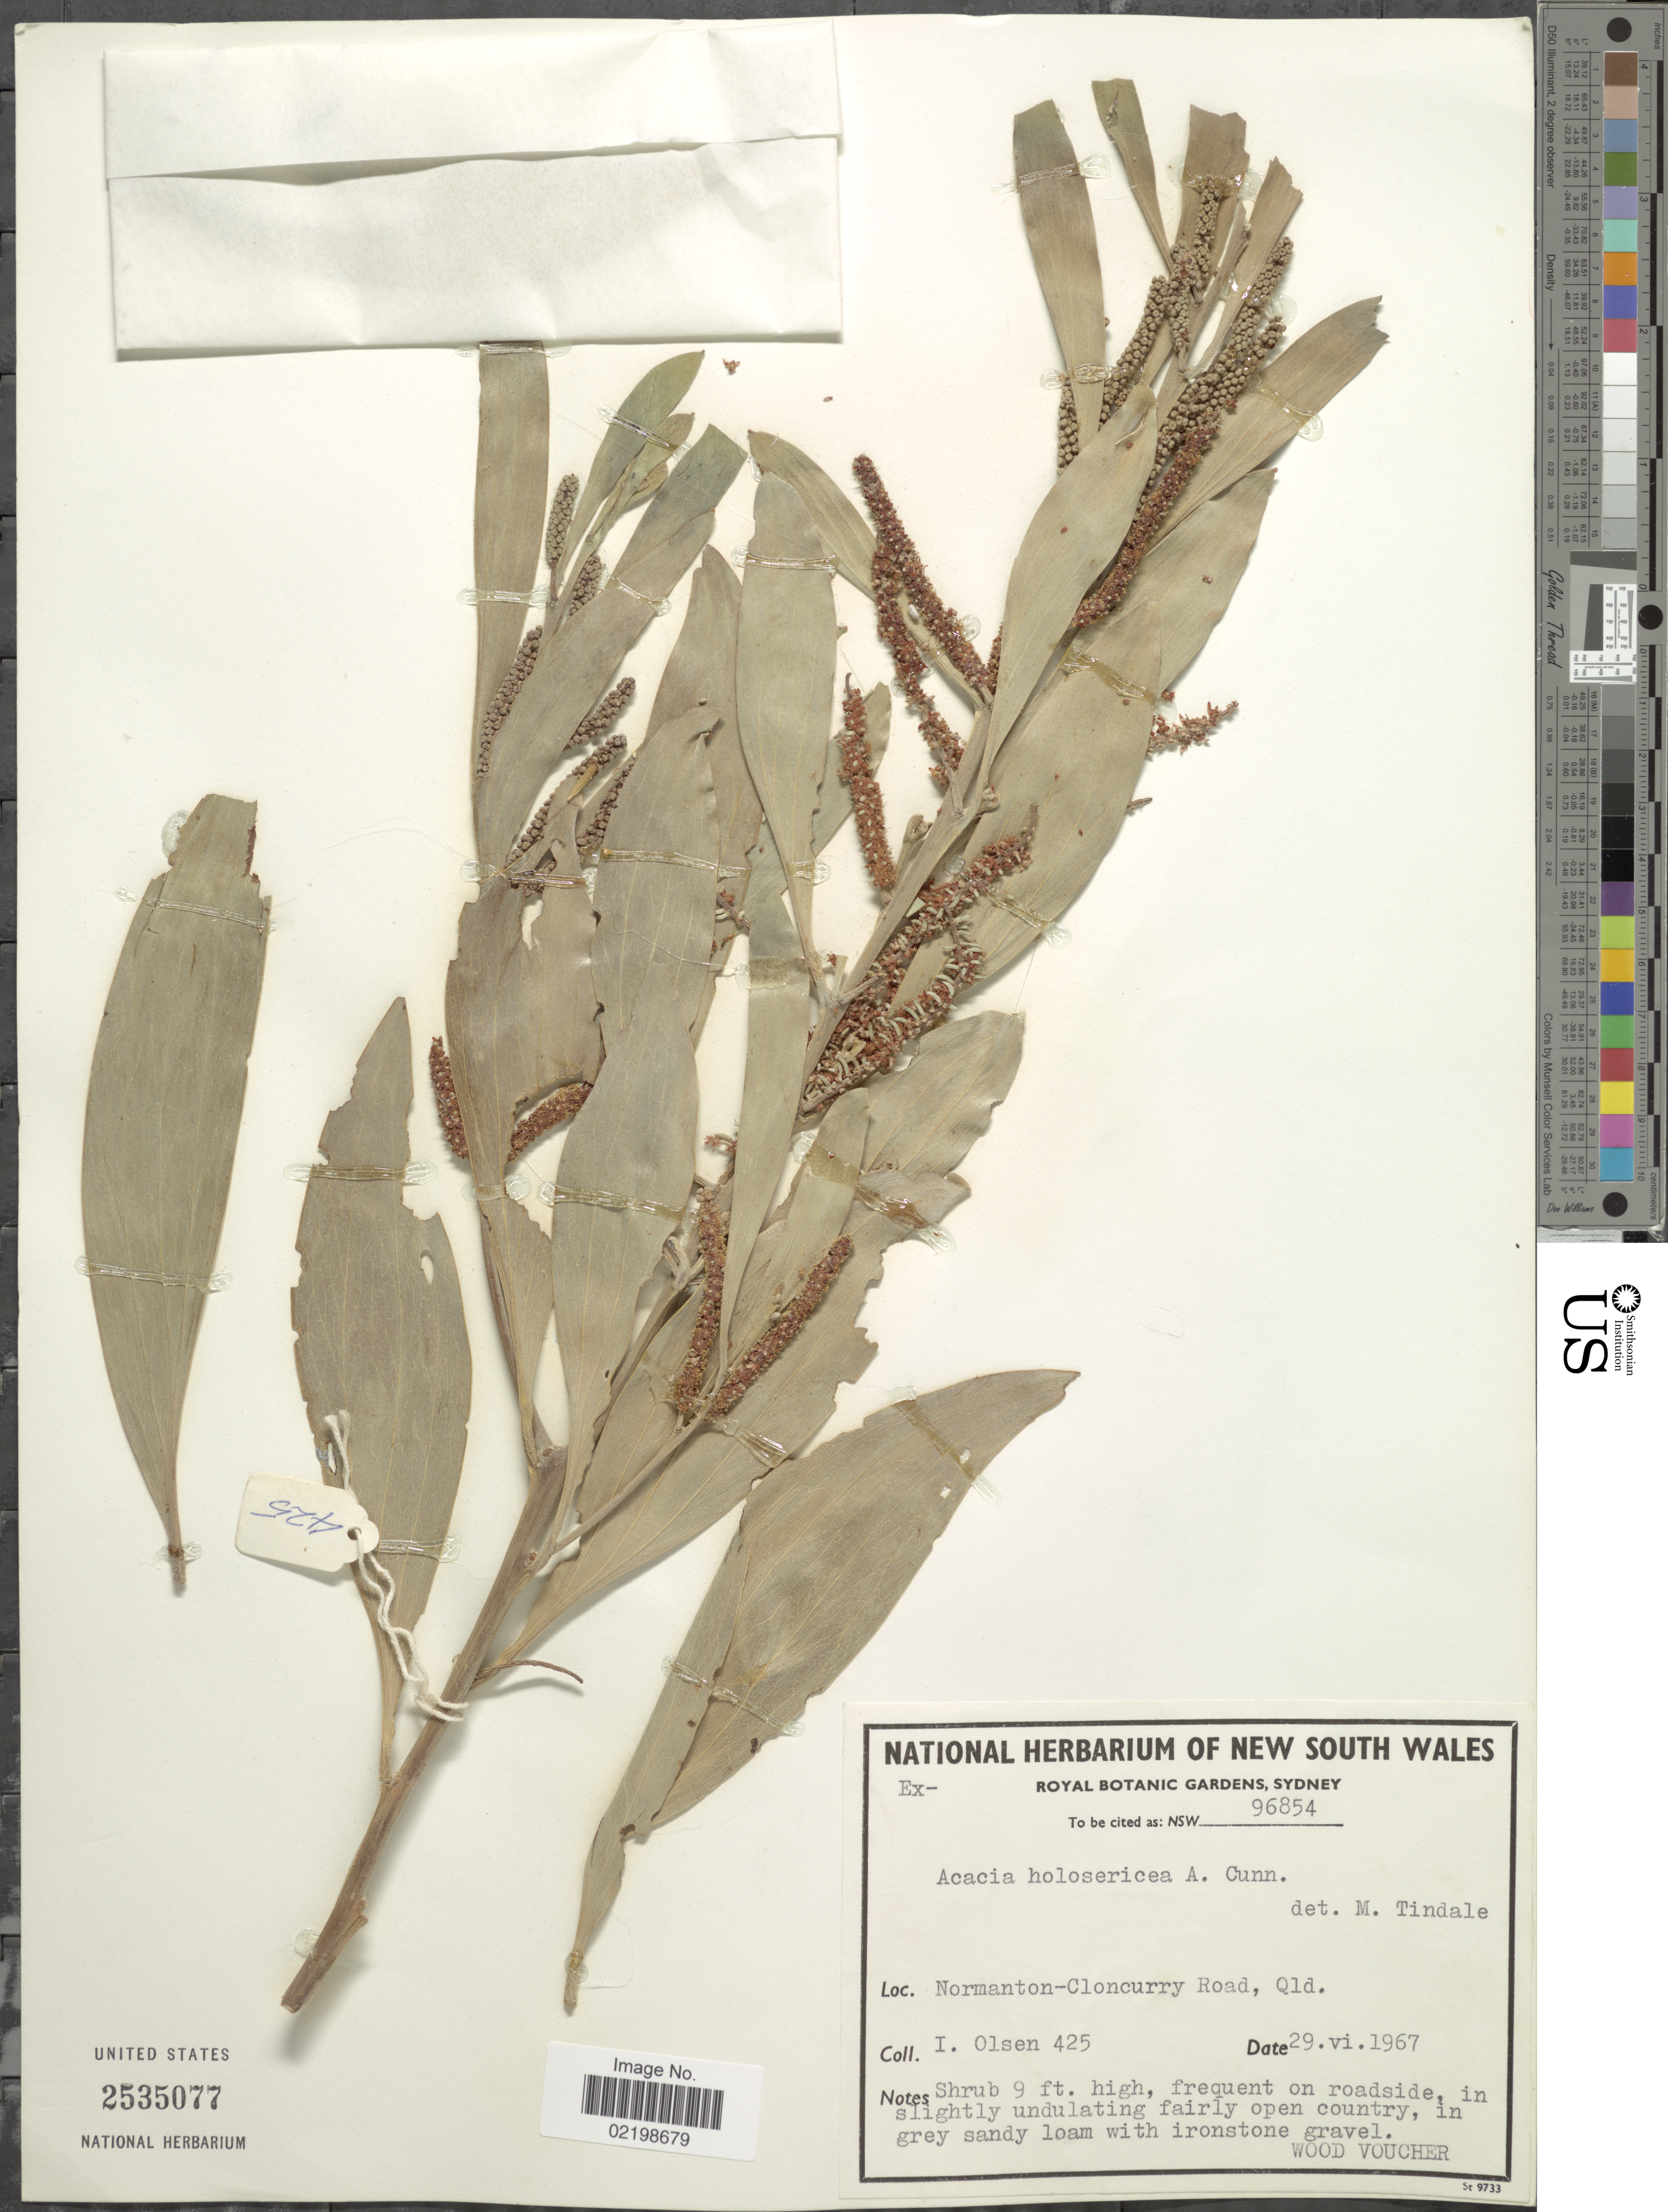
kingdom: Plantae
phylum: Tracheophyta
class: Magnoliopsida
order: Fabales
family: Fabaceae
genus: Acacia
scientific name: Acacia holosericea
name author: A. Cunn. ex Don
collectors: I. Olsen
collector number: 425/ NSW96854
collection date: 1967-06-29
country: Australia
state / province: Queensland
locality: Normanton-Cloncurry Road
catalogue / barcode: US 2535077